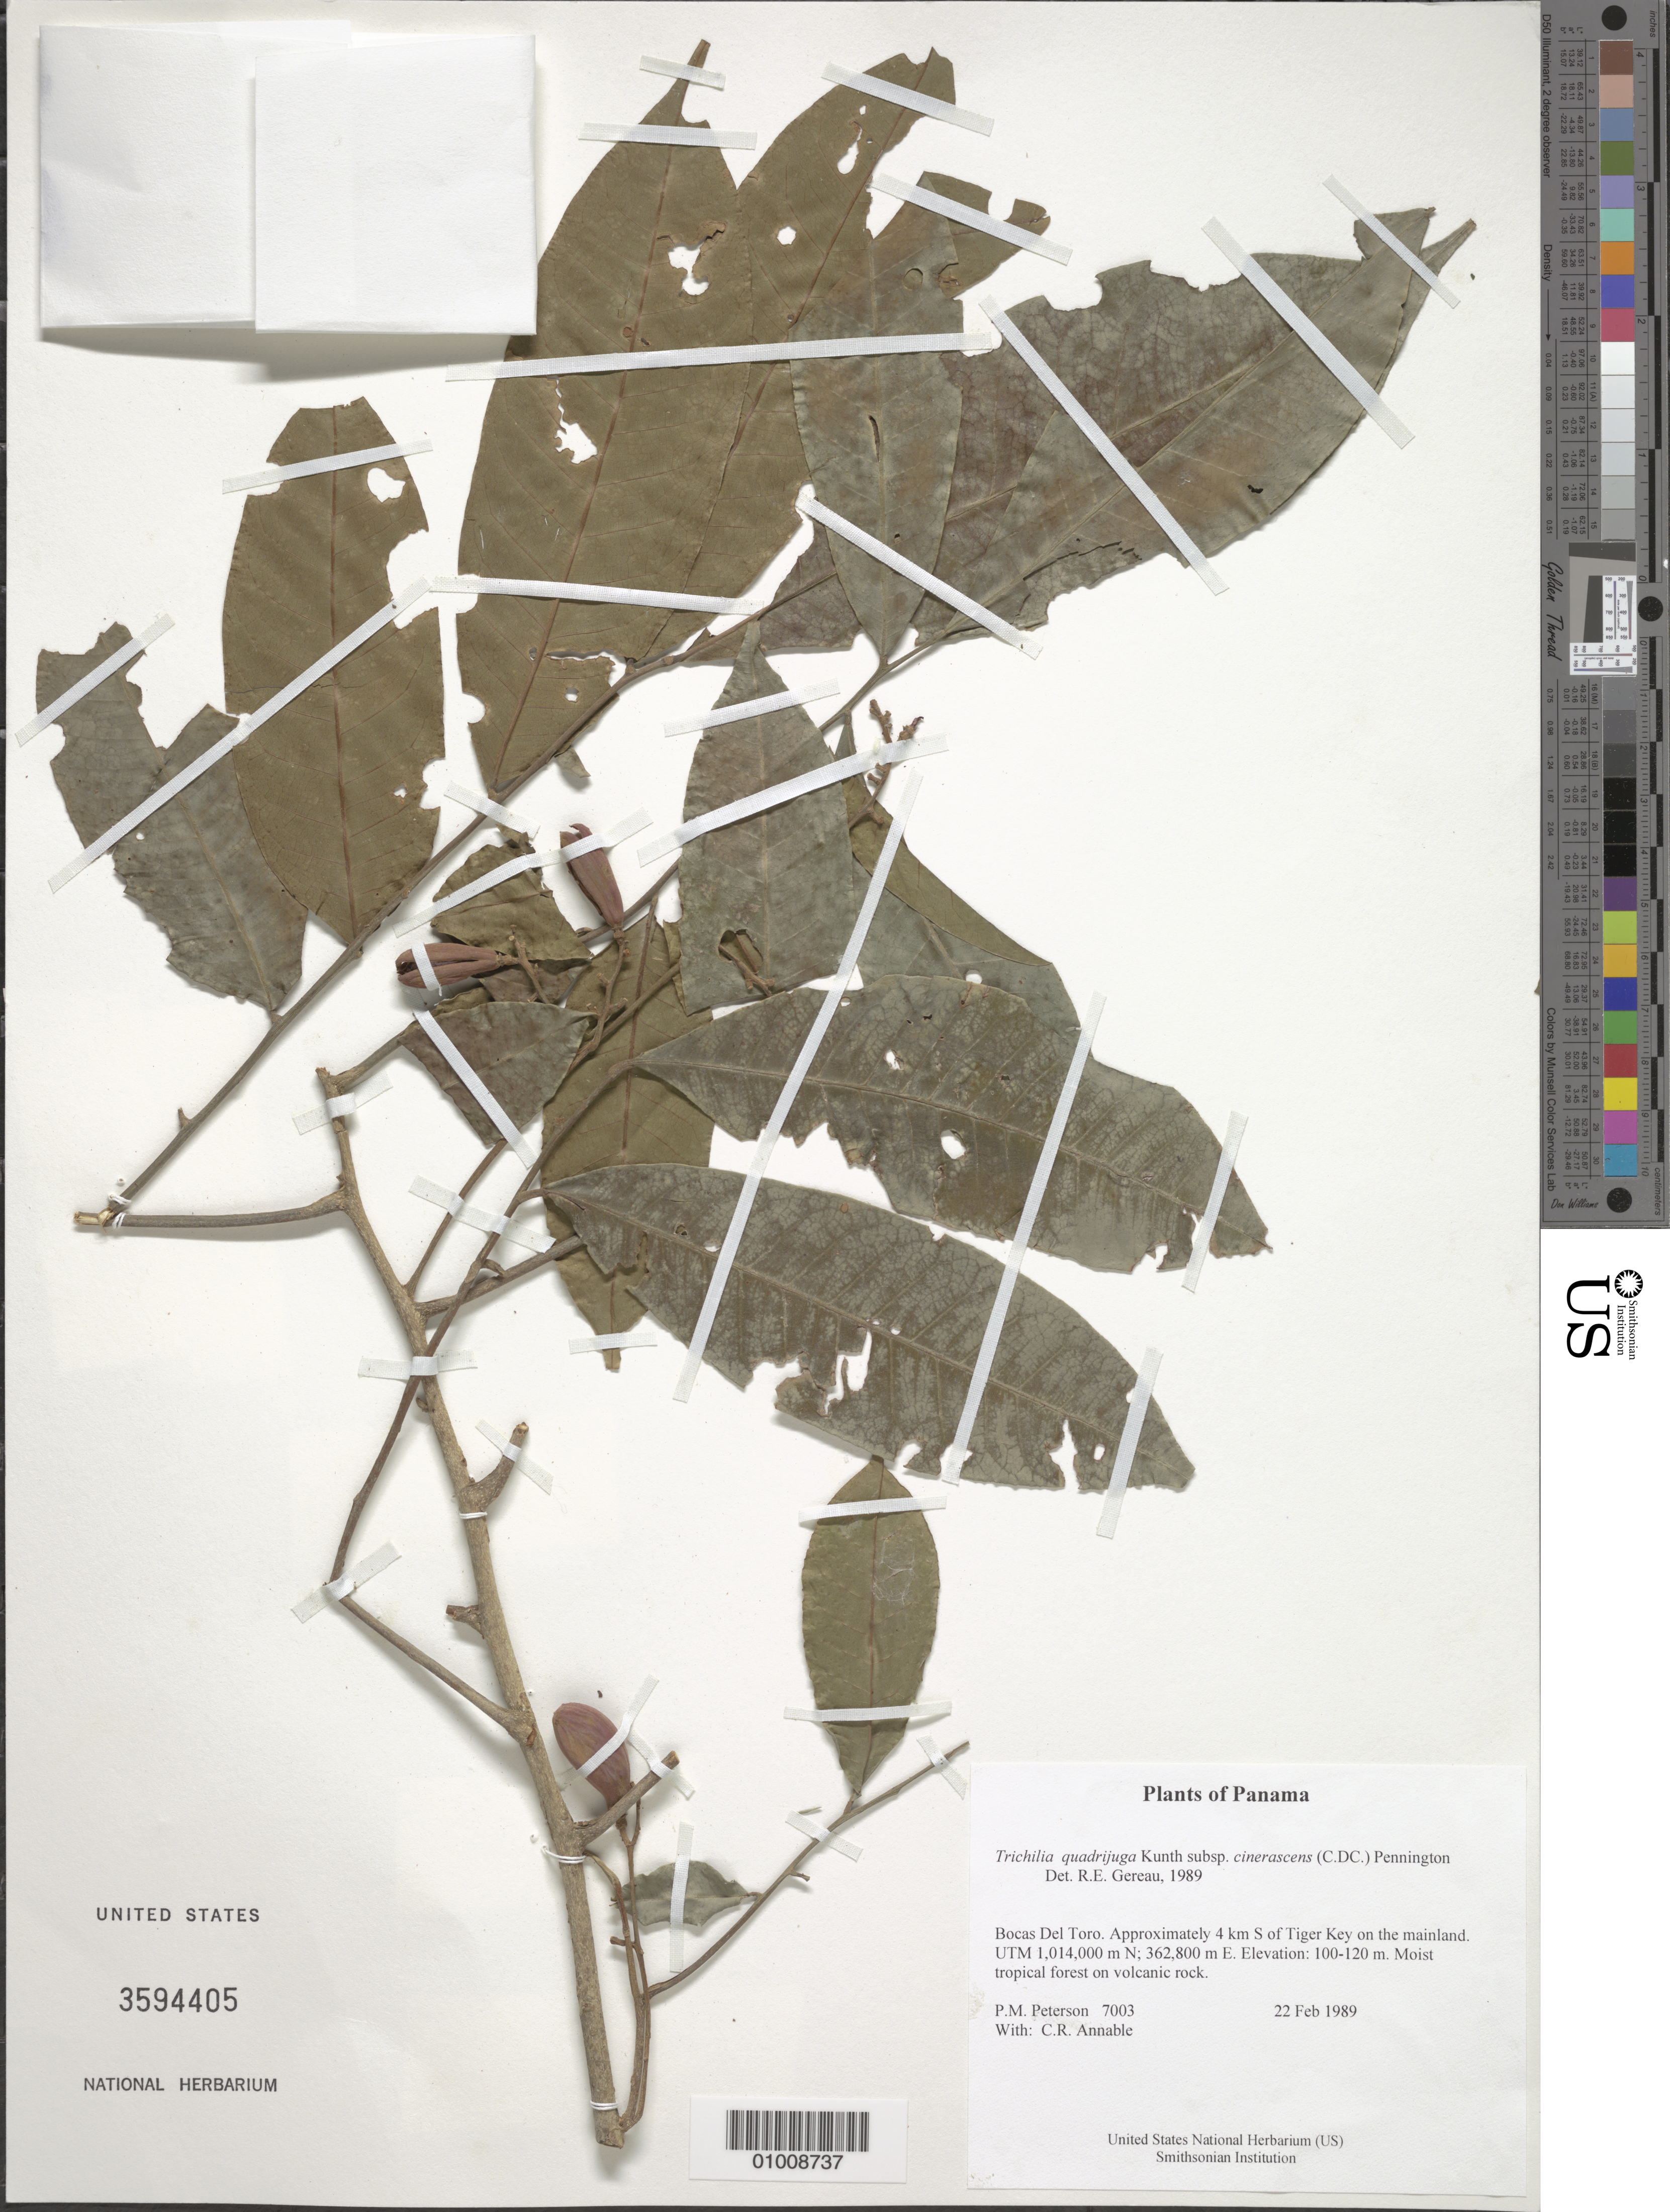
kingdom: Plantae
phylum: Tracheophyta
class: Magnoliopsida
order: Sapindales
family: Meliaceae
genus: Trichilia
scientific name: Trichilia quadrijuga subsp. cinerascens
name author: (C. DC.) T.D. Penn.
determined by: Gereau, R. E.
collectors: P. M. Peterson & C. R. Annable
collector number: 07003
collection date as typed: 22 Feb 1989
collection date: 1989-02-22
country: Panama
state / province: Bocas del Toro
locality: Approximately 4 km S of Tiger Key on the mainland. UTM 1,014,000 m N; 362,800 m E.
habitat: Moist tropical forest on volcanic rock.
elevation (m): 100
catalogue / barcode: US 3594407